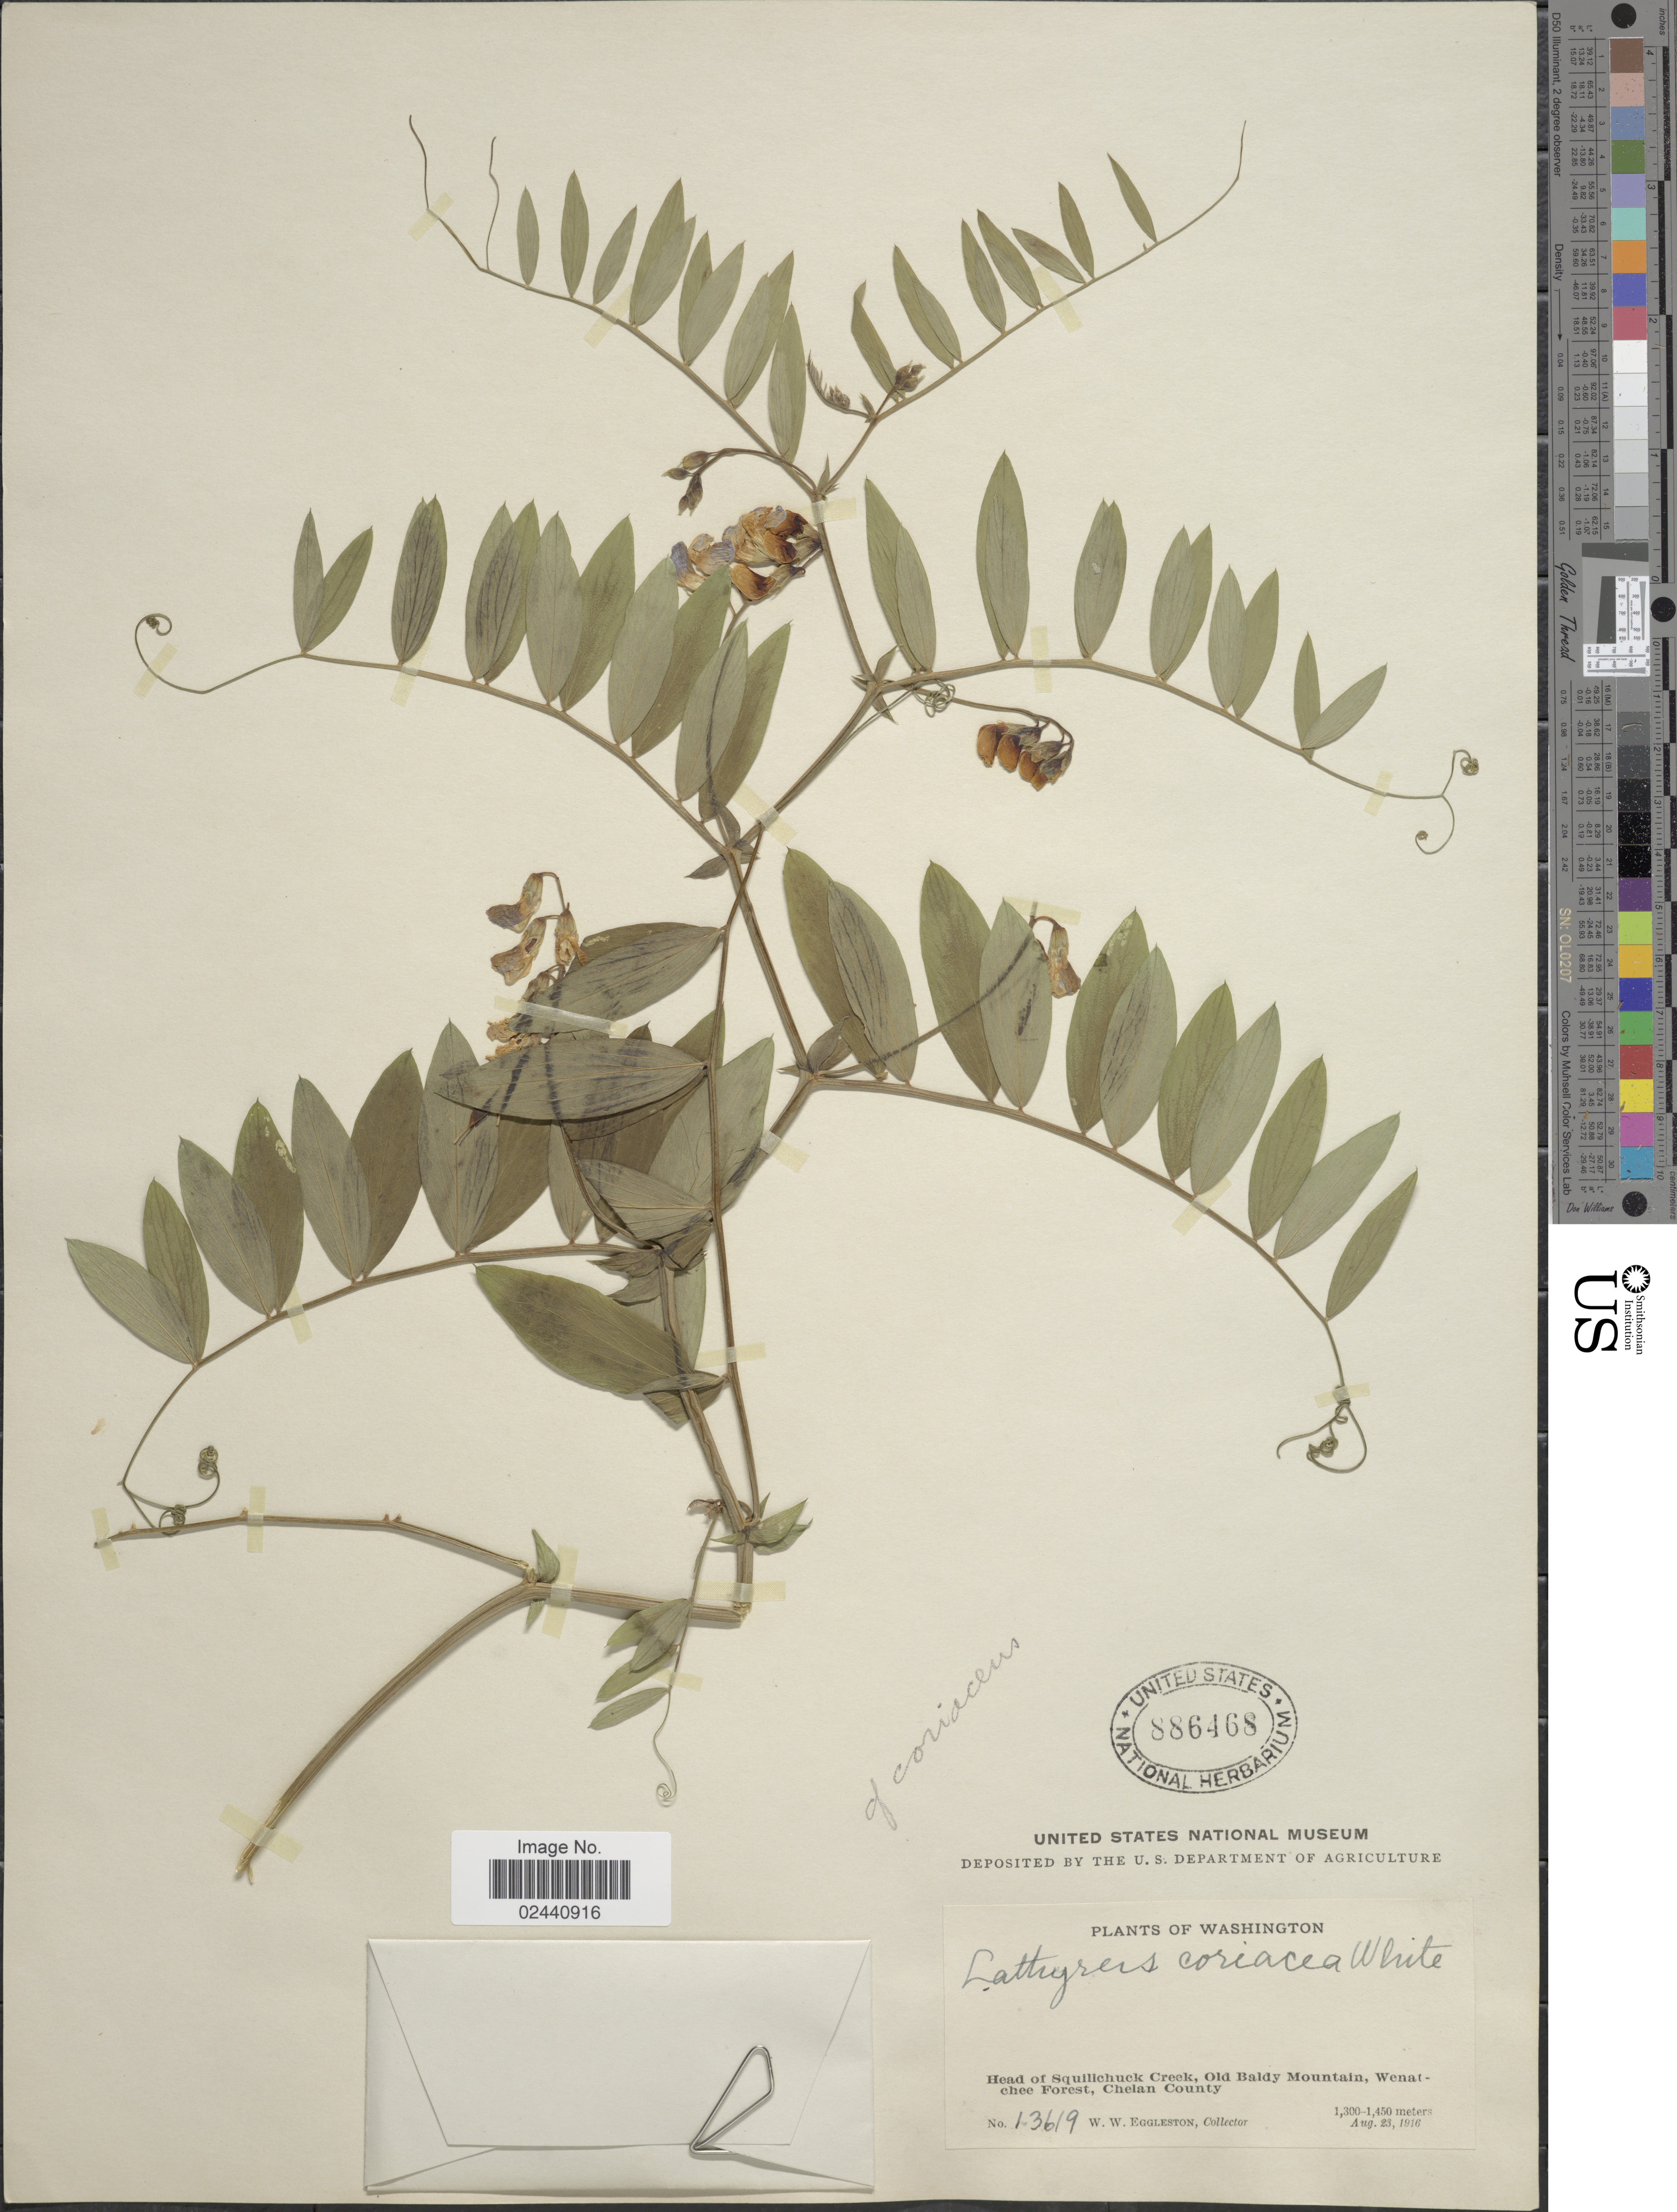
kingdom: Plantae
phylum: Tracheophyta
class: Magnoliopsida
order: Fabales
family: Fabaceae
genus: Lathyrus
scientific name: Lathyrus lanszwertii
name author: Kellogg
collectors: W. W. Eggleston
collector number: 13619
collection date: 1916-08-23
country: United States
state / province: Washington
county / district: Chelan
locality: Head of Squillchuck Creek, Old Baldy Mountain, Wenatchee Forest, Chelan County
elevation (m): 1300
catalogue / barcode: US 886468